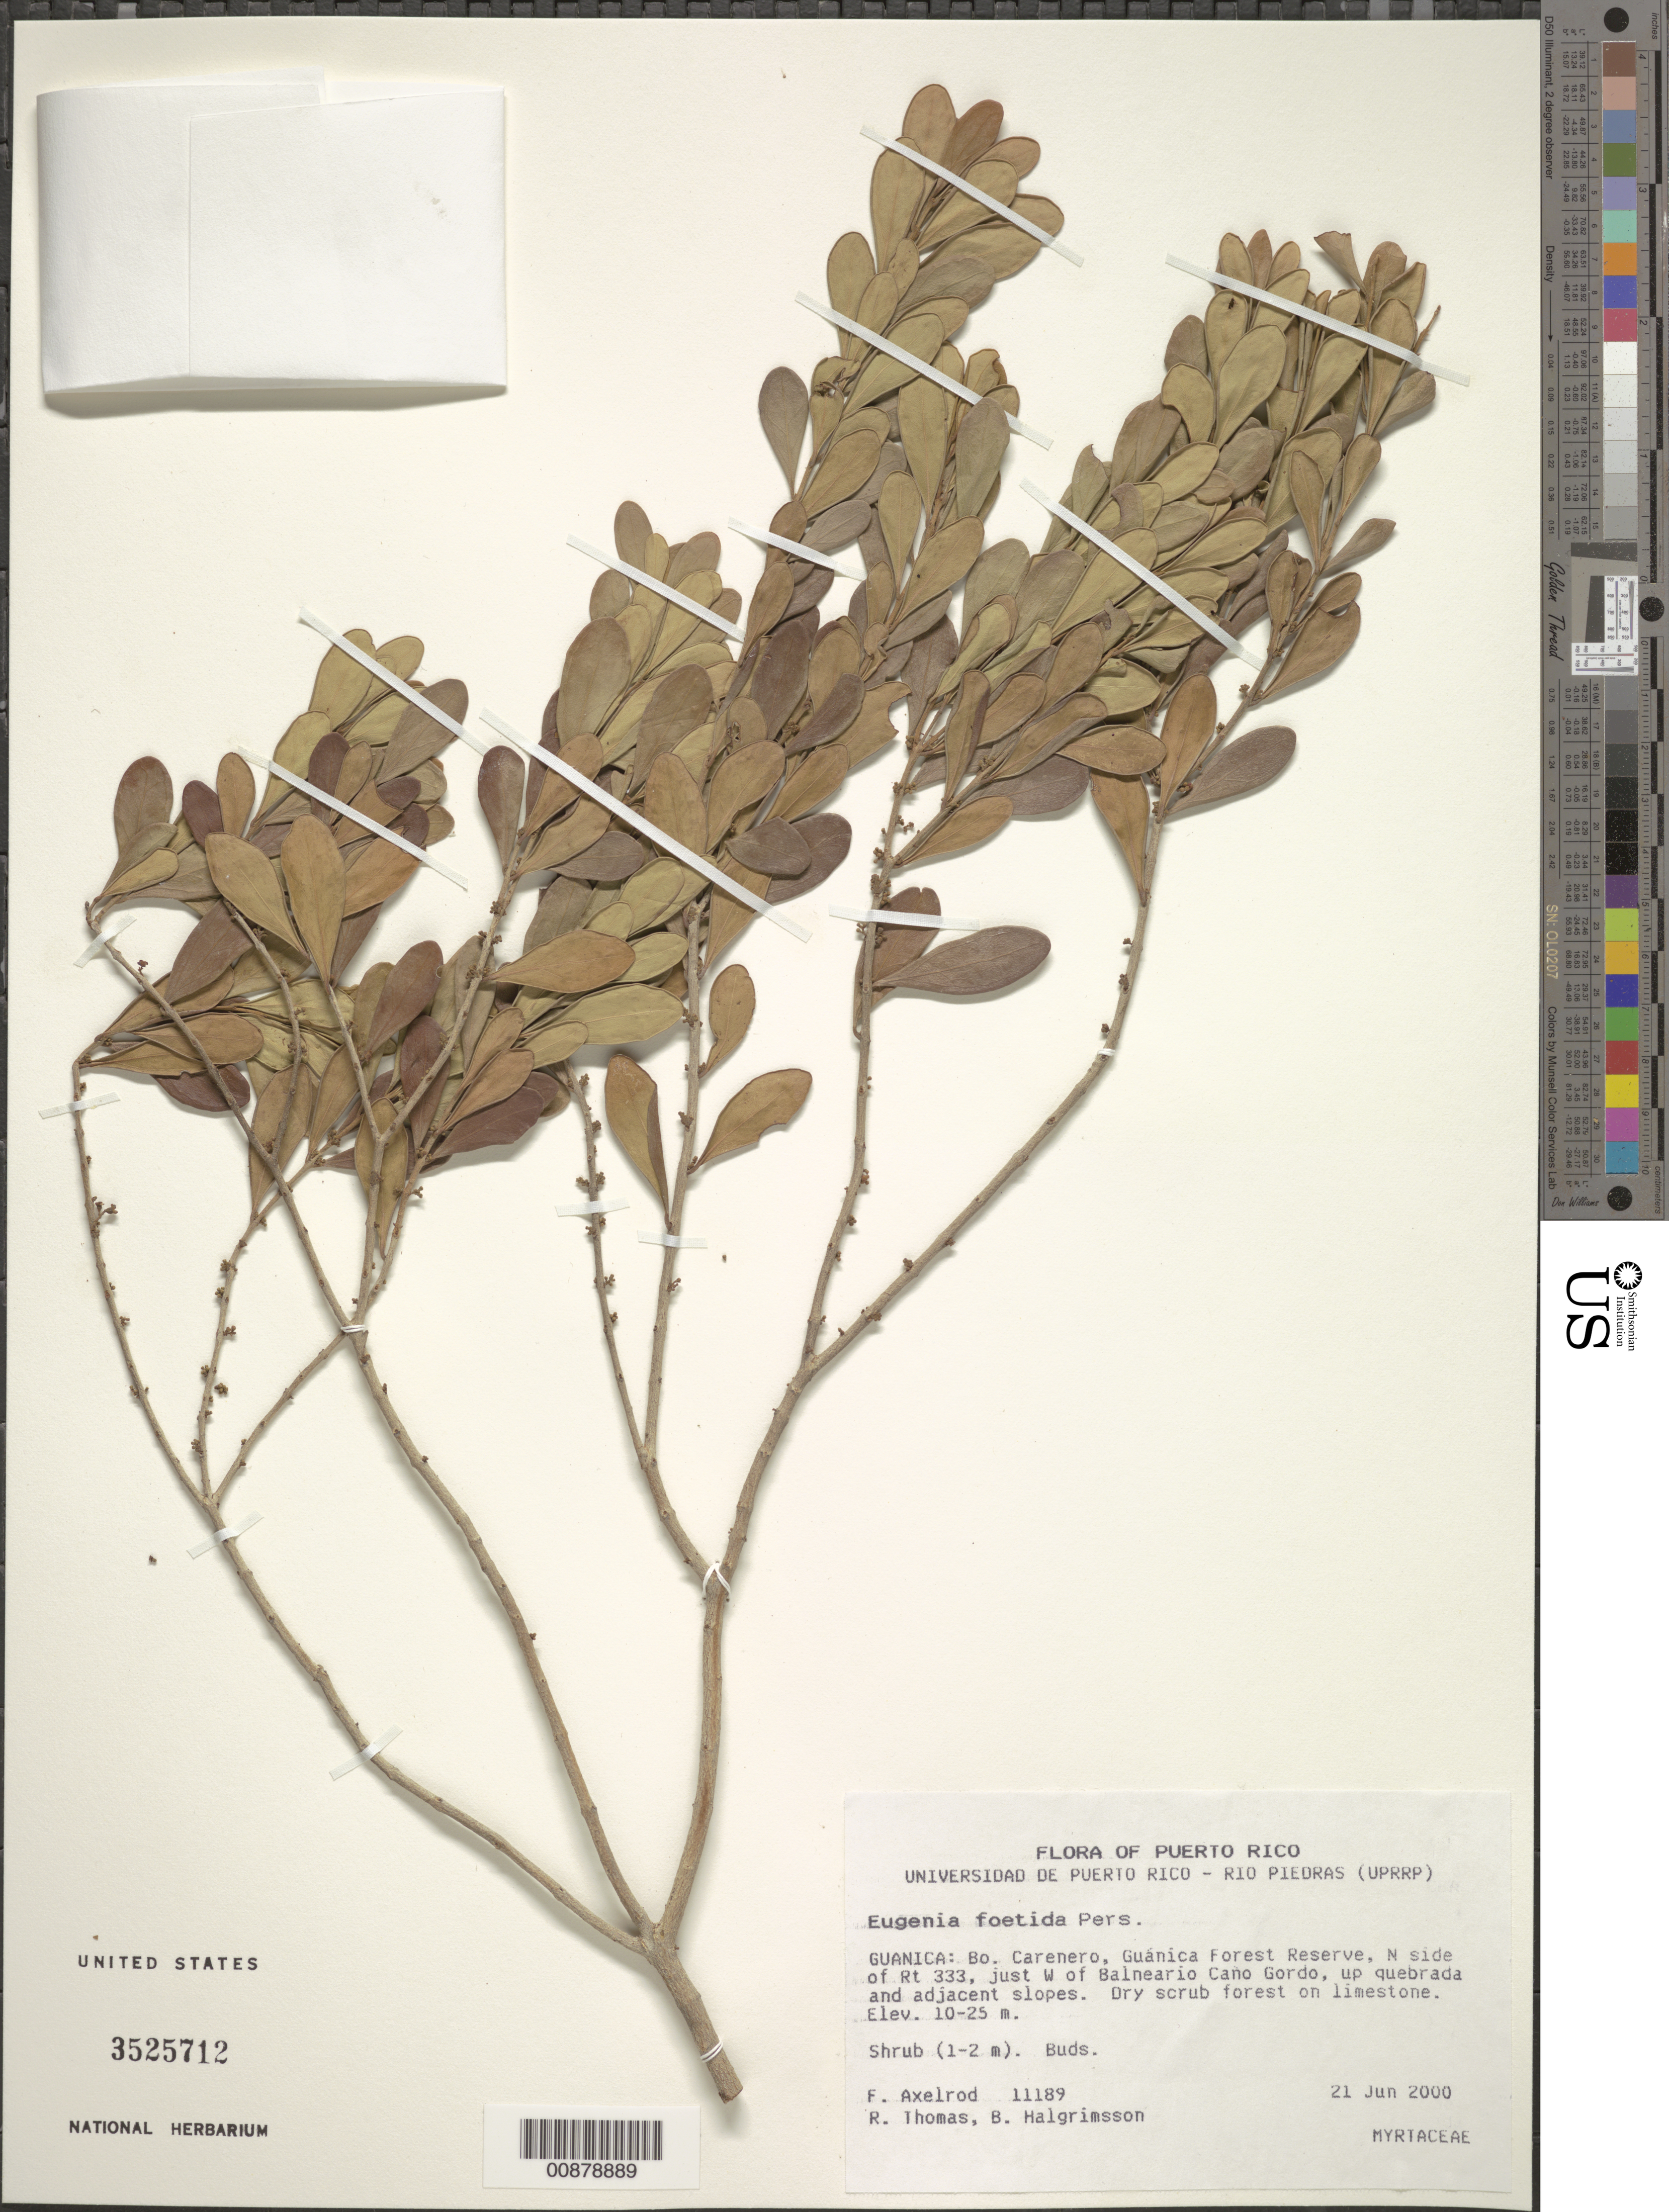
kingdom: Plantae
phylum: Tracheophyta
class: Magnoliopsida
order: Myrtales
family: Myrtaceae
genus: Eugenia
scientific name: Eugenia foetida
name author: Pers.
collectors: F. S. Axelrod, R. Thomas & B. Halgrimsson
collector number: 11189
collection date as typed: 21 Jun 2000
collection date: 2000-06-21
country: Puerto Rico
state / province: Guánica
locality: Bo. Carenero, Guánica Forest Reserve, N side of Rt. 333, just W of Balneario Caño Gordo, up quebrada and adjacent slopes.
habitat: Dry scrub forest on limestone.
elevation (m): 10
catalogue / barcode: US 3525712